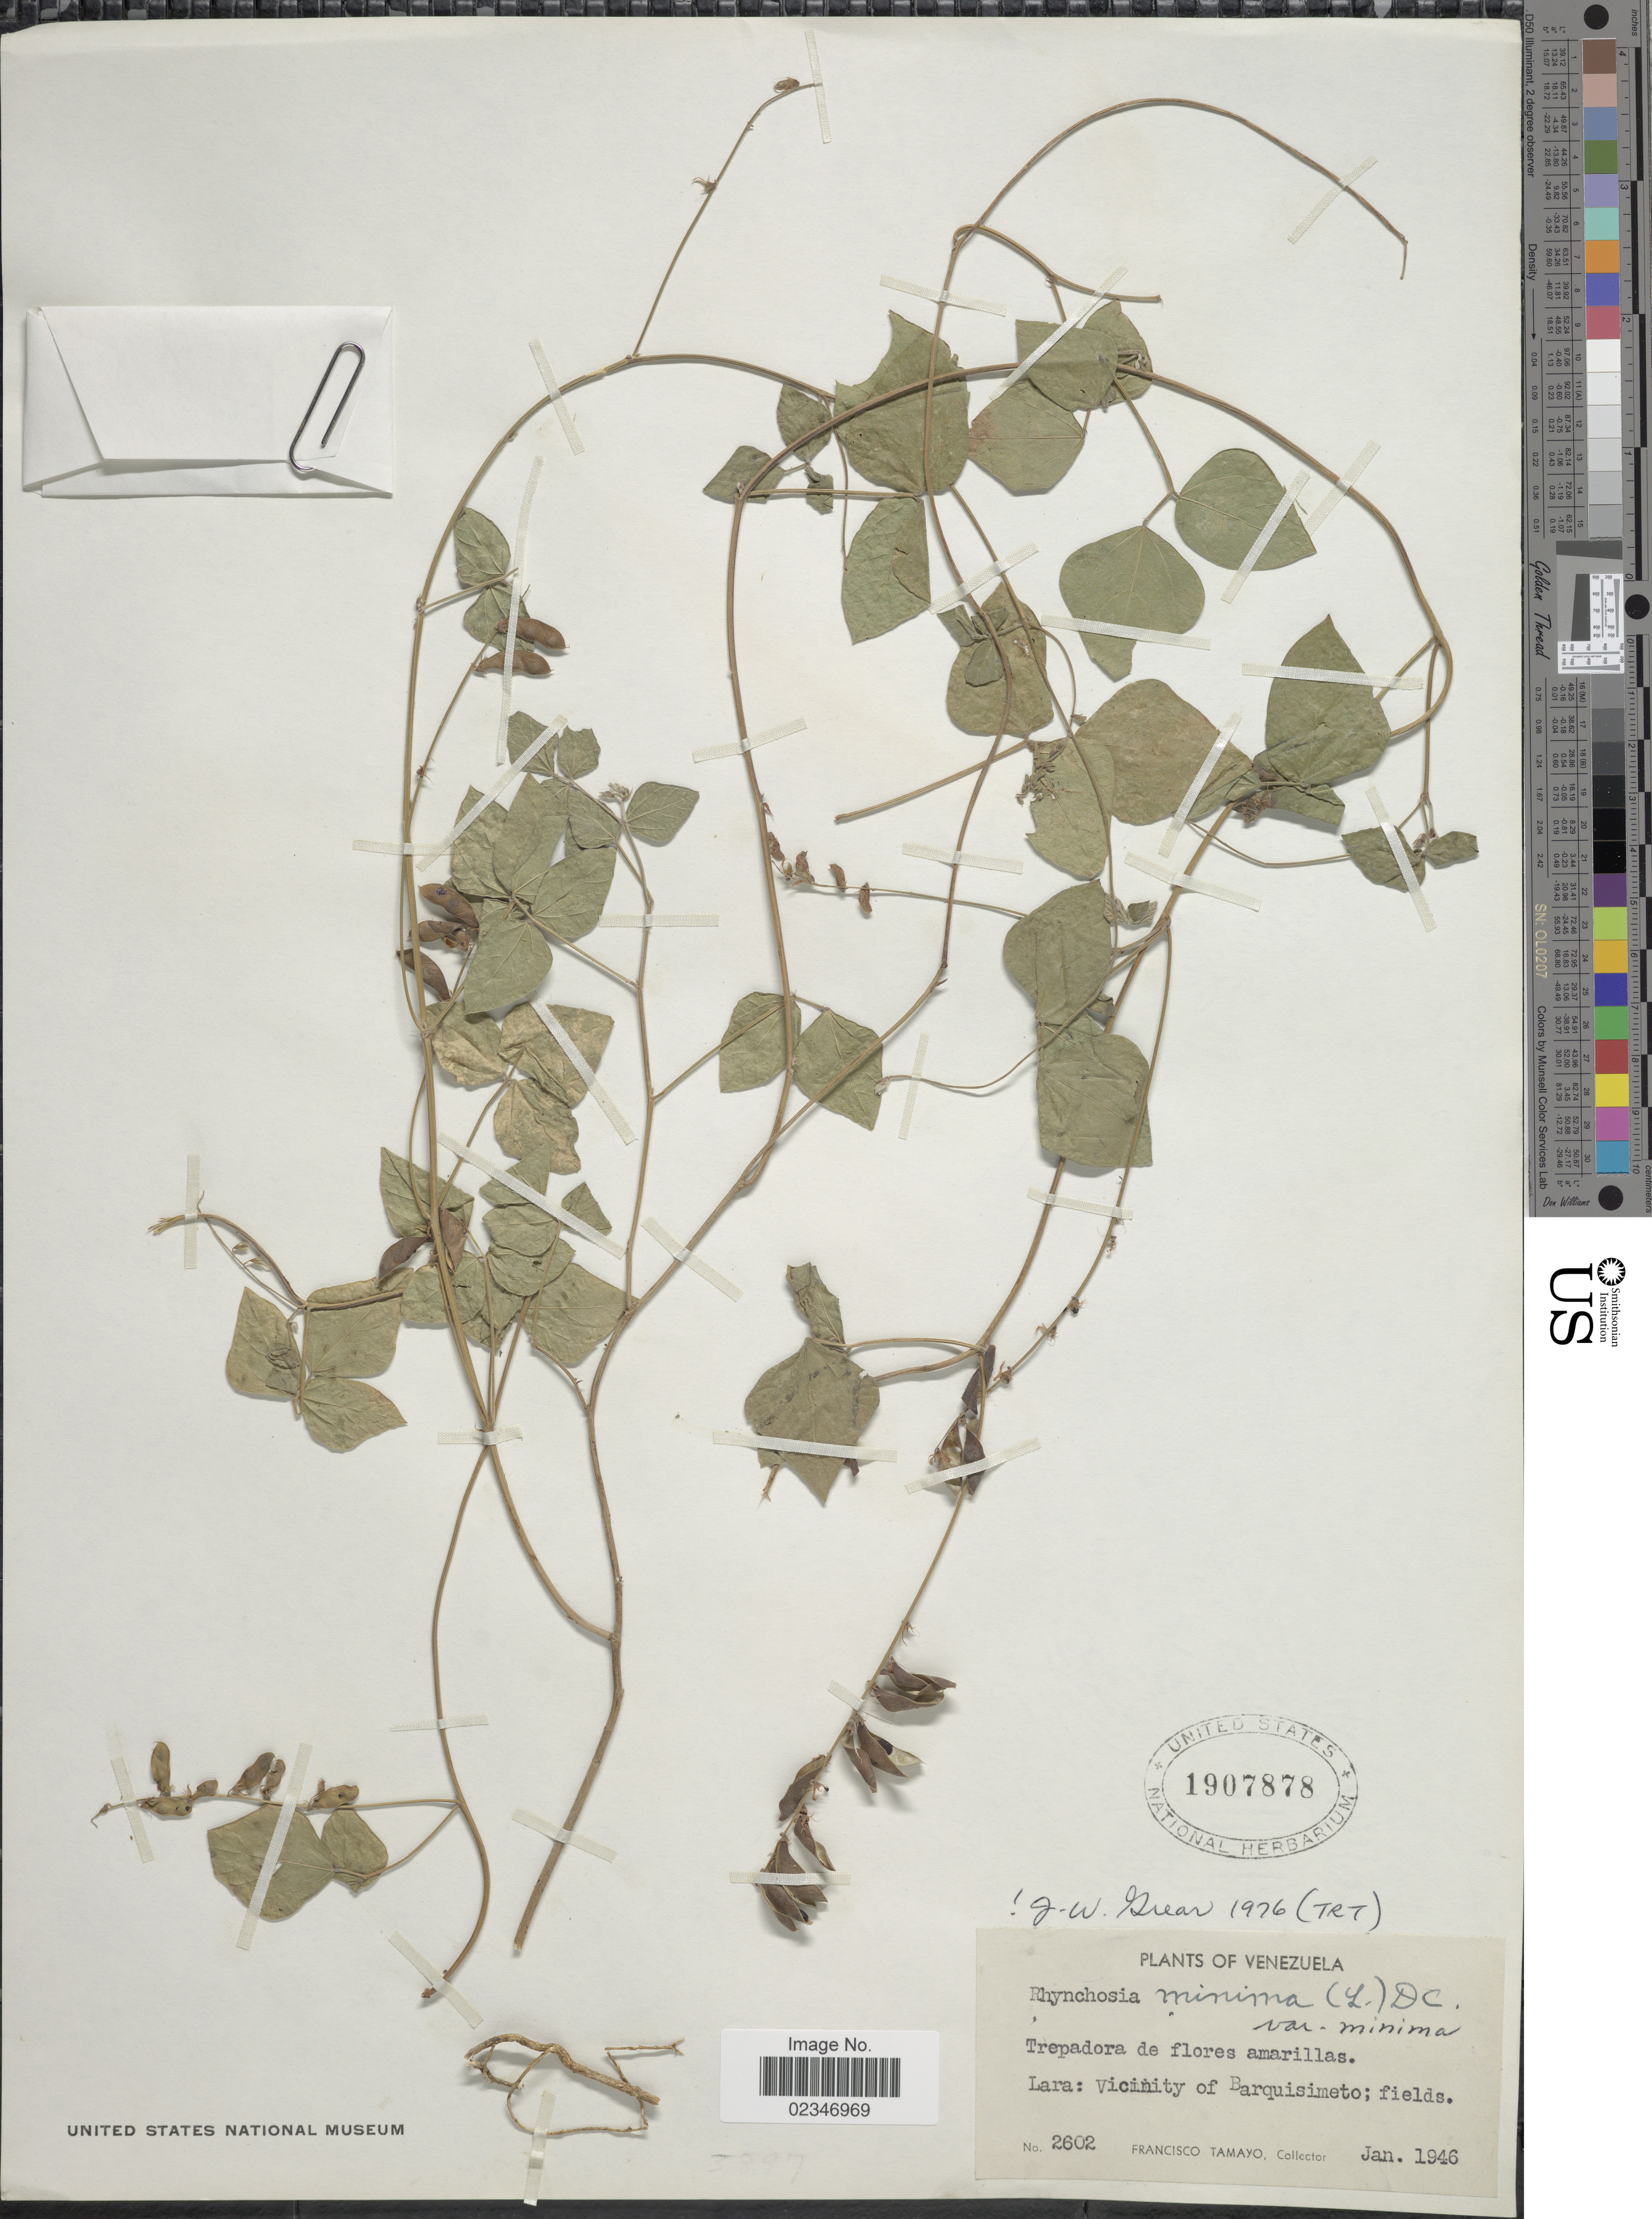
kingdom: Plantae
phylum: Tracheophyta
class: Magnoliopsida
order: Fabales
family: Fabaceae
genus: Rhynchosia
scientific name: Rhynchosia minima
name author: (L.) DC.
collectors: F. Tamayo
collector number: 2602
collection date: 1946-01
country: Venezuela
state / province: Lara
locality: Vicinity of Barquisimeto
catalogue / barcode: US 1907878